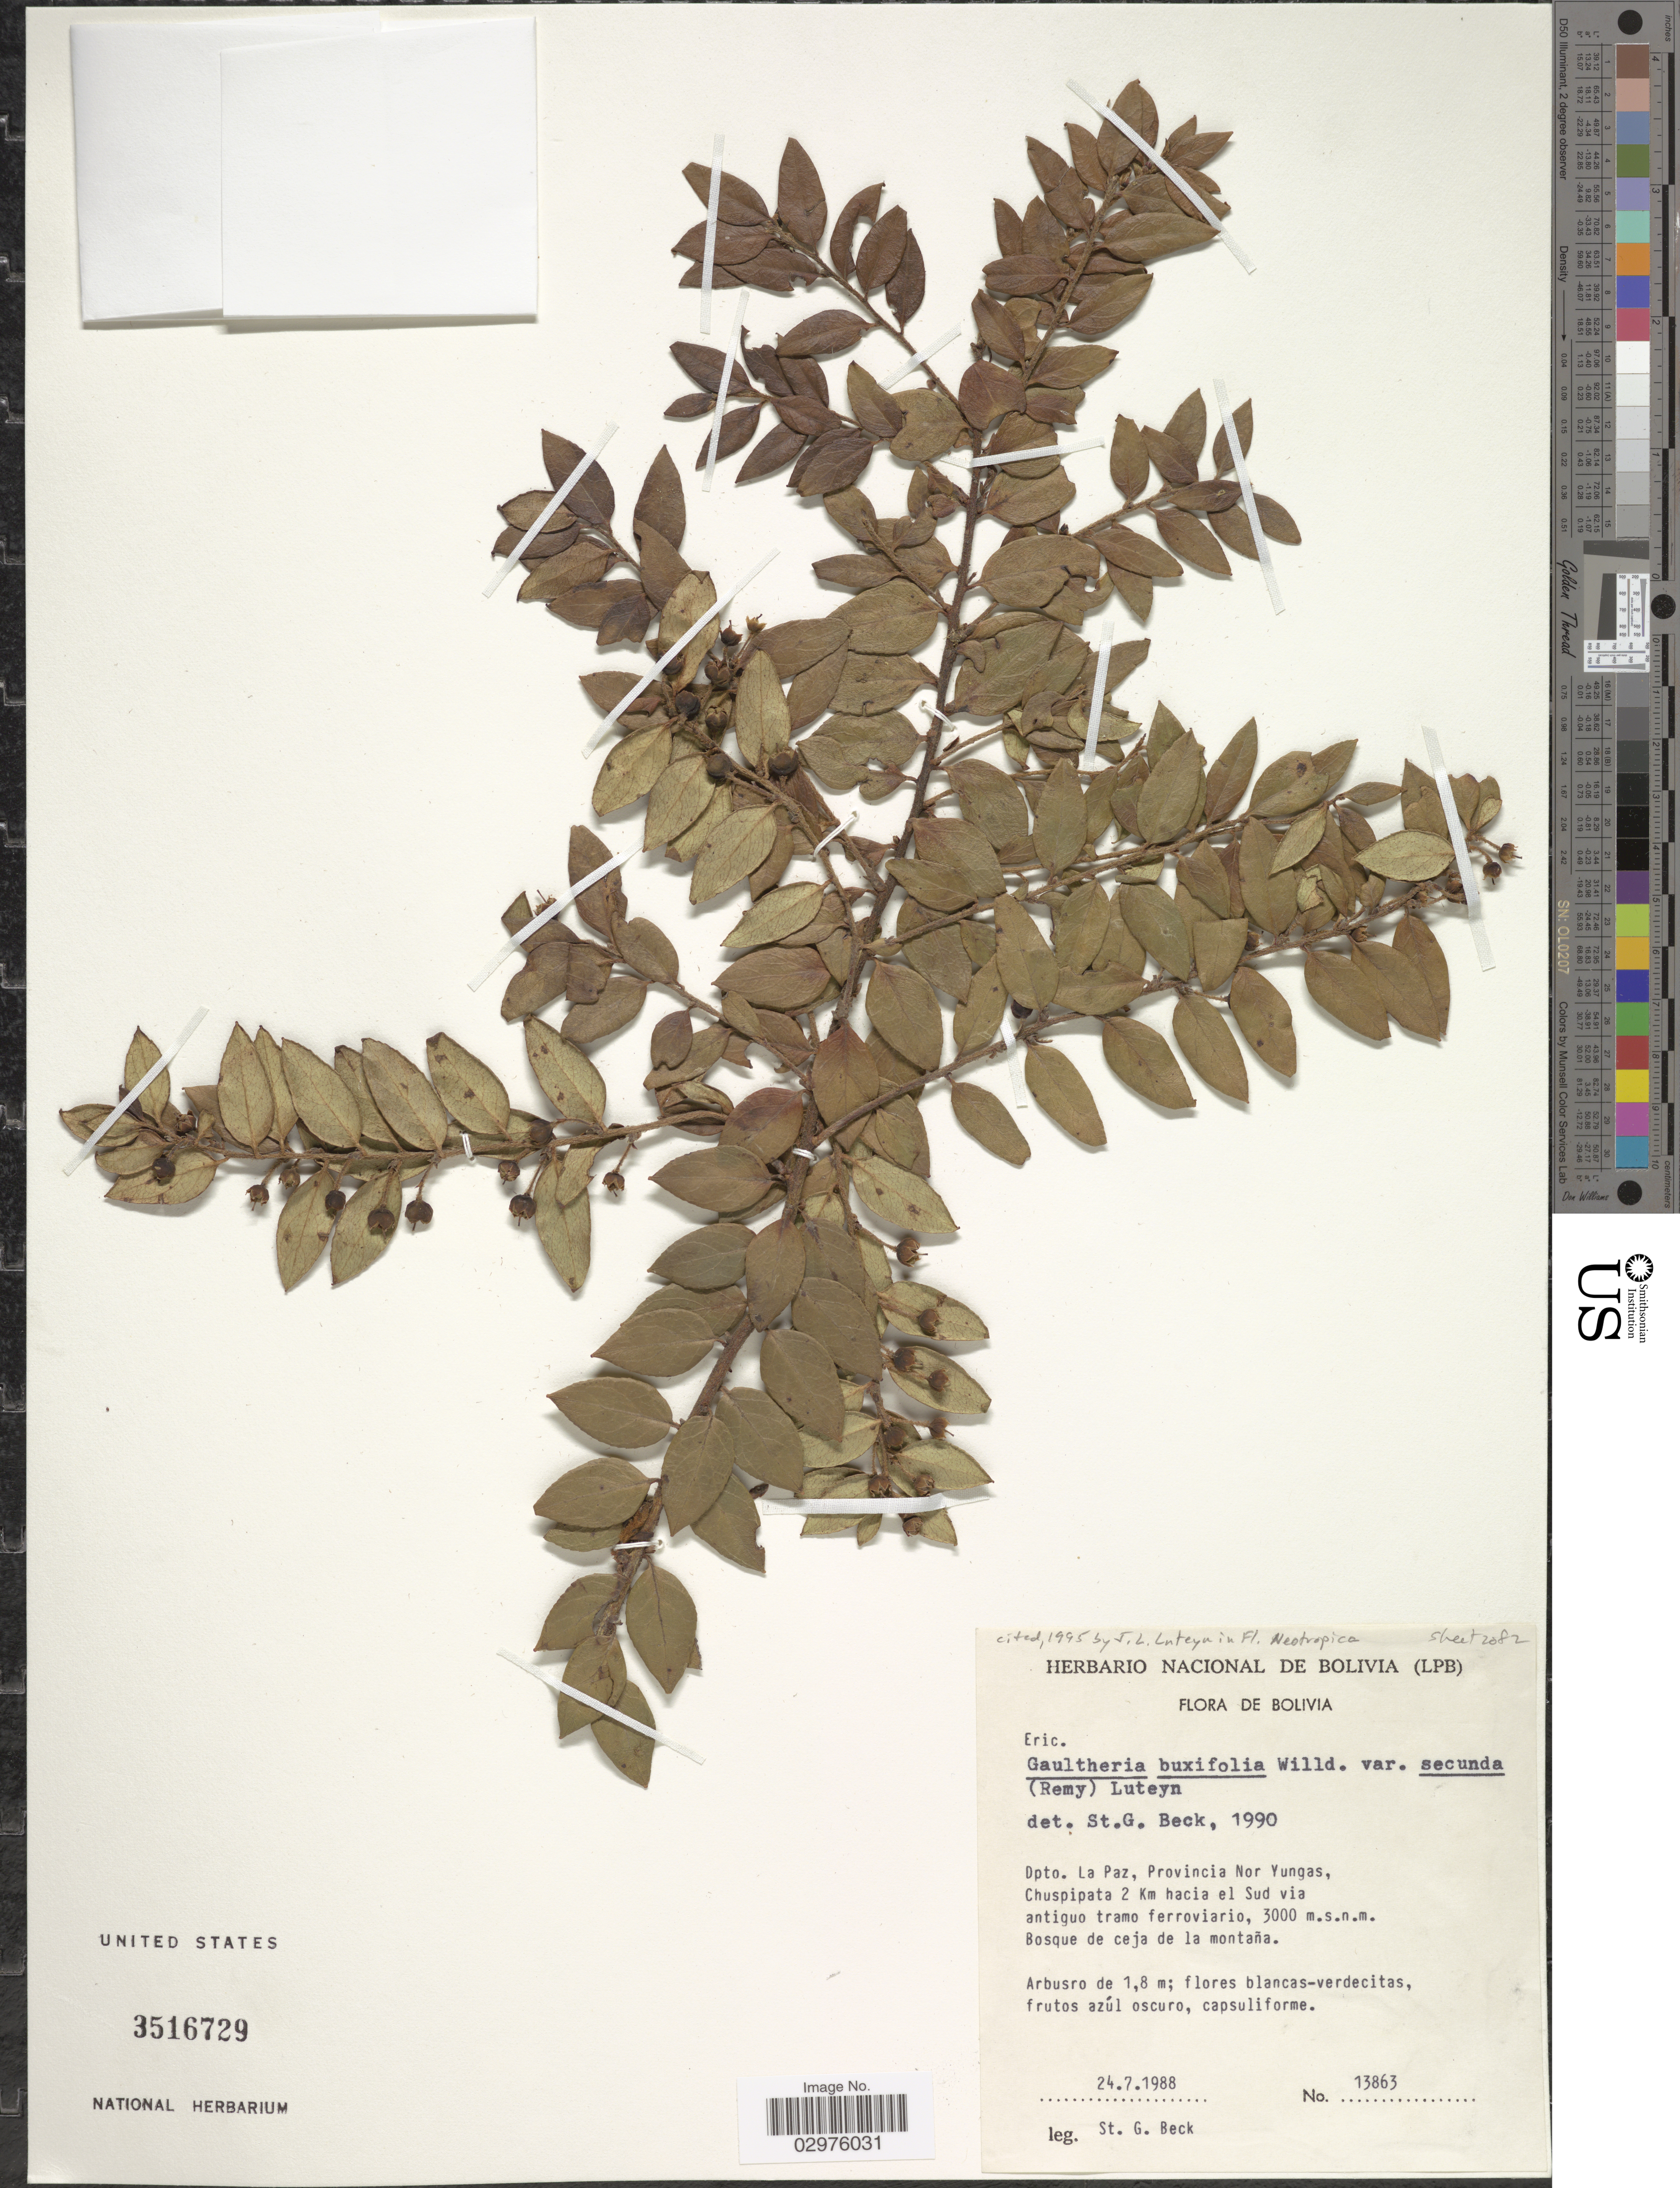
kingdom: Plantae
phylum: Tracheophyta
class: Magnoliopsida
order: Ericales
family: Ericaceae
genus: Gaultheria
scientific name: Gaultheria buxifolia var. secunda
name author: (J. Rémy) Luteyn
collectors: S. Beck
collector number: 13863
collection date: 1988-07-24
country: Bolivia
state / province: La Paz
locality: Dpto. La Paz, Provincia Nor Yungas, Chuspiata 2 Km hacia el Sud via antioguo tramo ferroviario.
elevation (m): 3000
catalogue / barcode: US 3516729